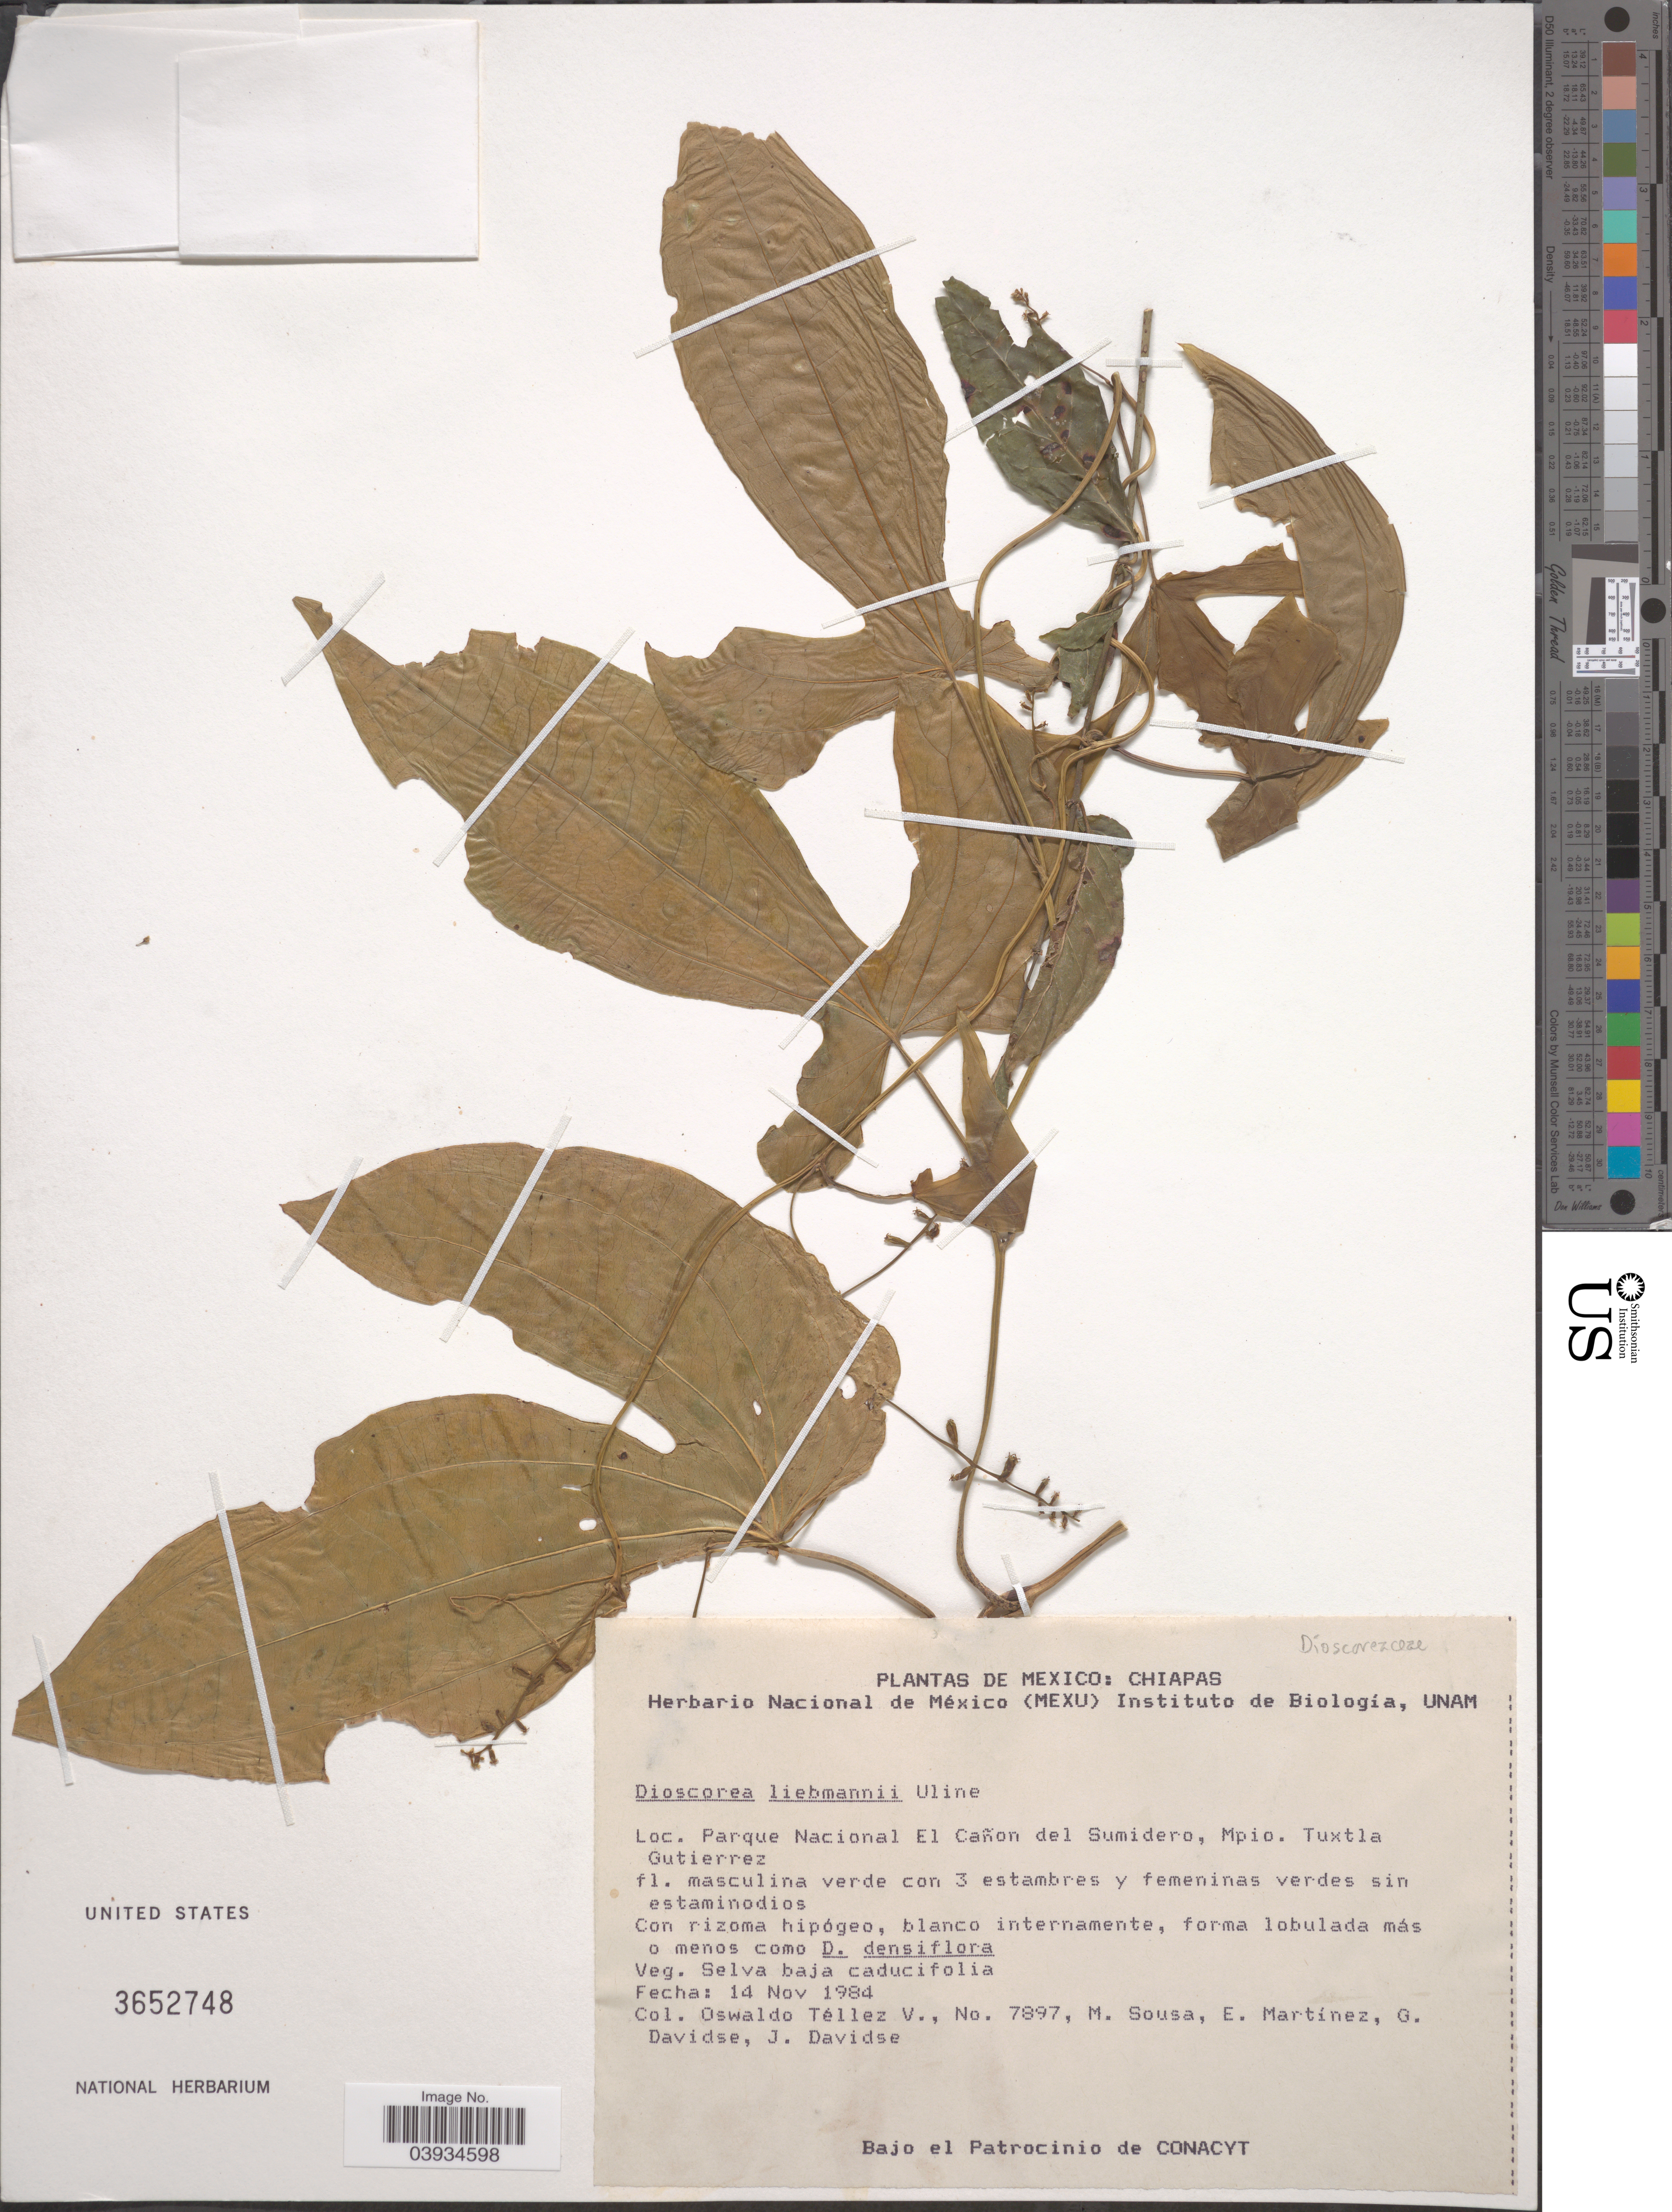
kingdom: Plantae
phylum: Tracheophyta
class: Liliopsida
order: Dioscoreales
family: Dioscoreaceae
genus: Dioscorea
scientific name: Dioscorea liebmannii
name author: Uline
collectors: O. Téllez V., M. Sousa, E. Martínez, G. Davidse & J. Davidse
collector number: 7897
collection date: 1984-11-14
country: Mexico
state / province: Chiapas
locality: Parque Nacional El Cañon del Sumidero, Mpio. Tuxtla Gutierrez.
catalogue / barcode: US 3652748